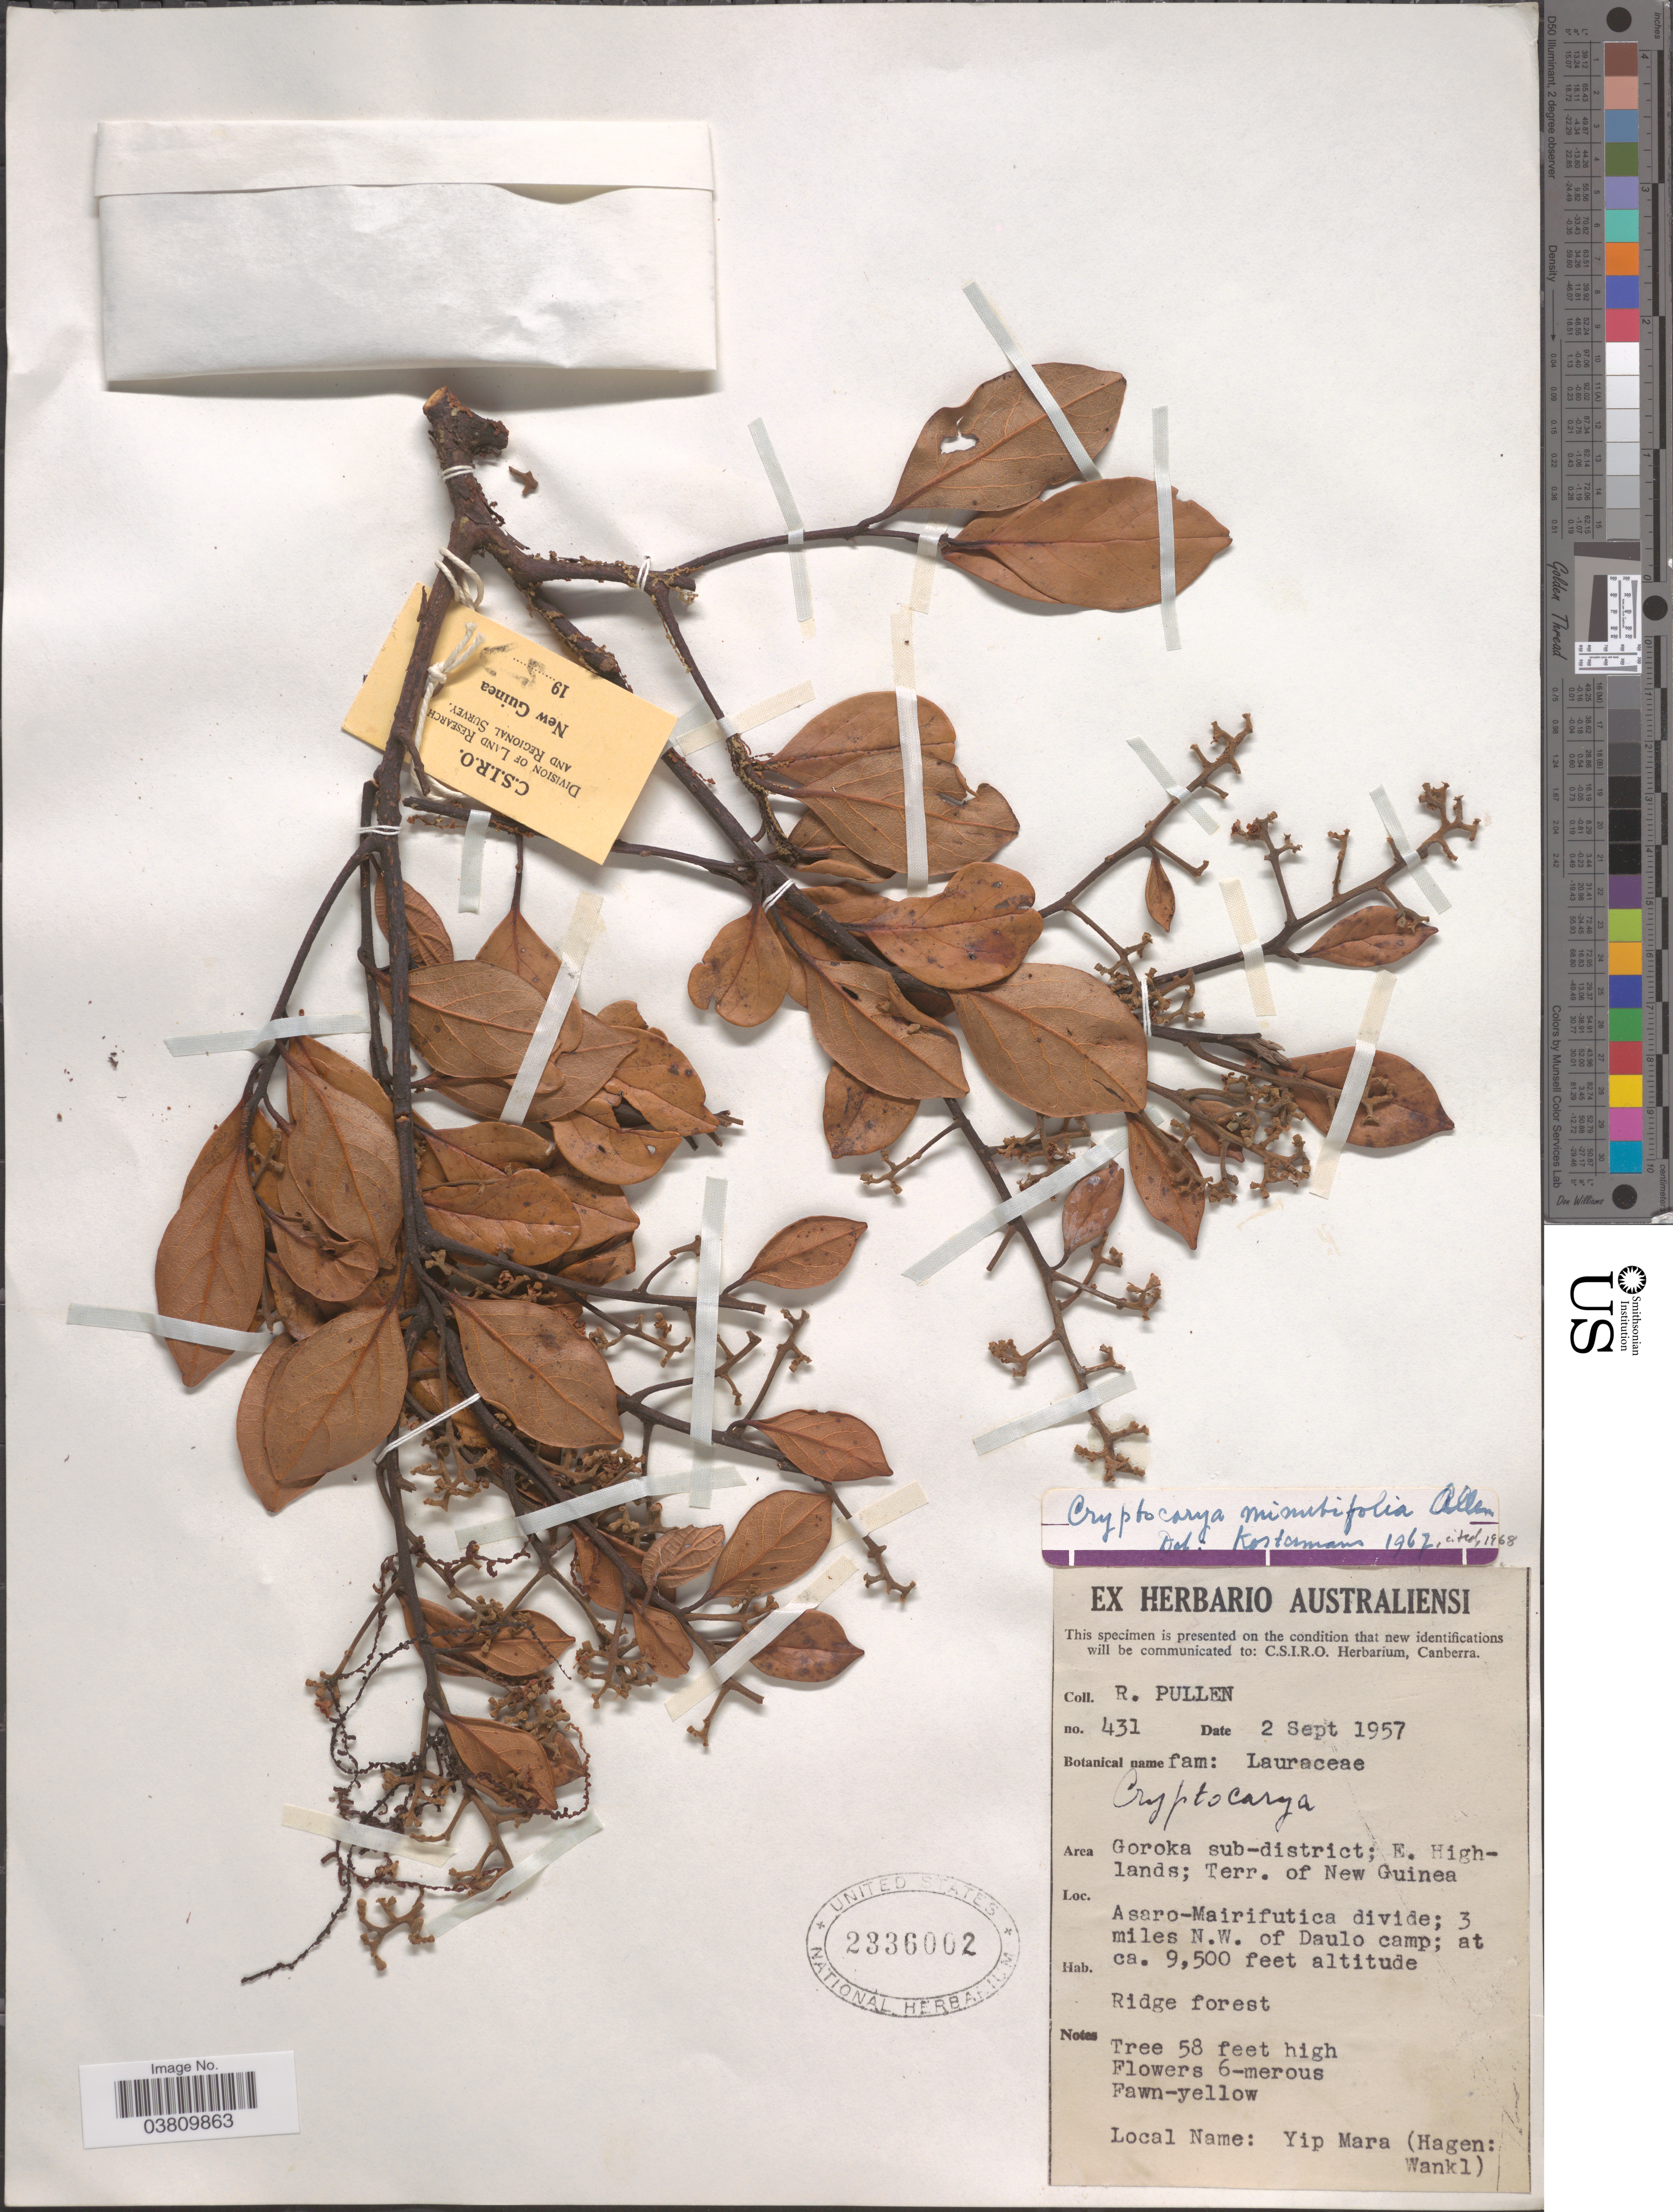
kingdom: Plantae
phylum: Tracheophyta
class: Magnoliopsida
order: Laurales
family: Lauraceae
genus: Cryptocarya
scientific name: Cryptocarya minutifolia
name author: C.K. Allen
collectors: R. Pullen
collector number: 431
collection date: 1957-09-02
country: Papua New Guinea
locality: Goroka sub-district; E. Highlands; Terr. of New Guinea. Asaro-mairifutica divide; 3 miles N.W. of Daulo camp.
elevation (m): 2896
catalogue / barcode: US 2336002